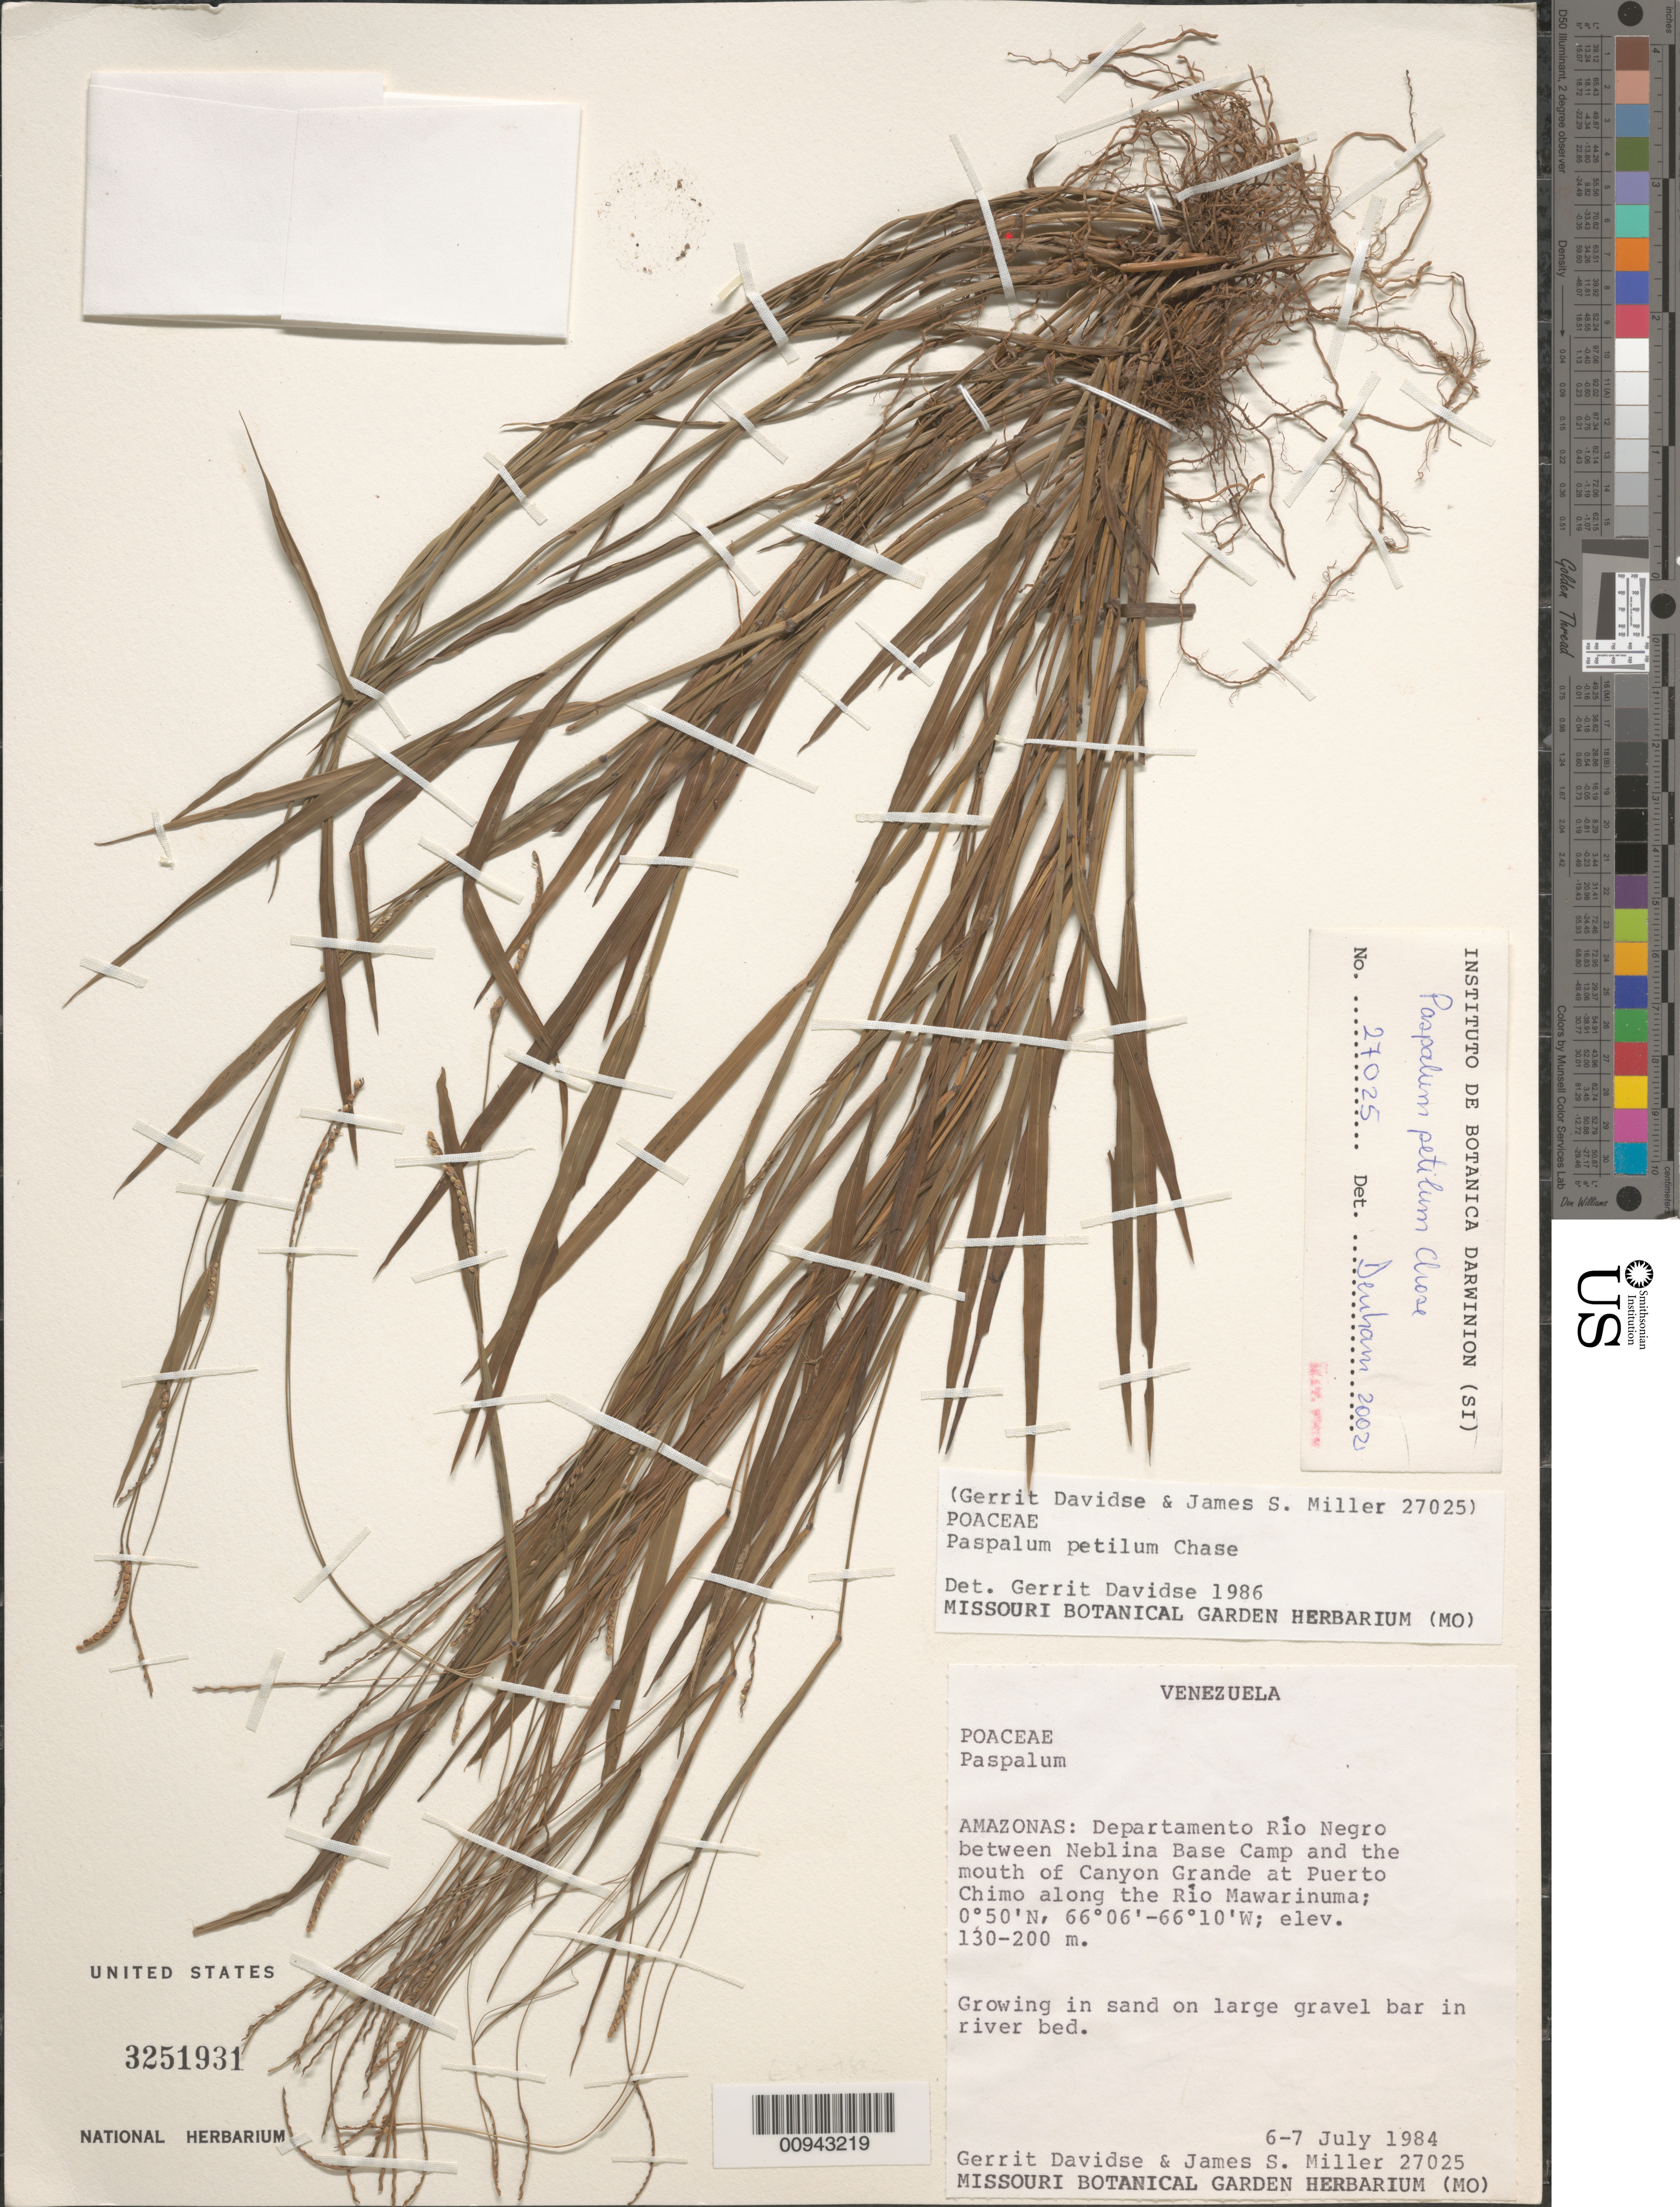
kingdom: Plantae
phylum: Tracheophyta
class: Liliopsida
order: Poales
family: Poaceae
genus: Paspalum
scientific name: Paspalum petilum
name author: Chase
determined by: Dehman, --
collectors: G. Davidse & J. S. Miller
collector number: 27025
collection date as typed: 6-Jul-84 to 7-Jul-84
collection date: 1984-07-06/1984-07-07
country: Venezuela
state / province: Amazonas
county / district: Río Negro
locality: Neblina Base Camp to mouth of Canyon Grande, along Río Mawarinuma, at Puerto Chimo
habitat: Growing in sand on large gravel bar in river bed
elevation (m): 130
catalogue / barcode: US 3251931